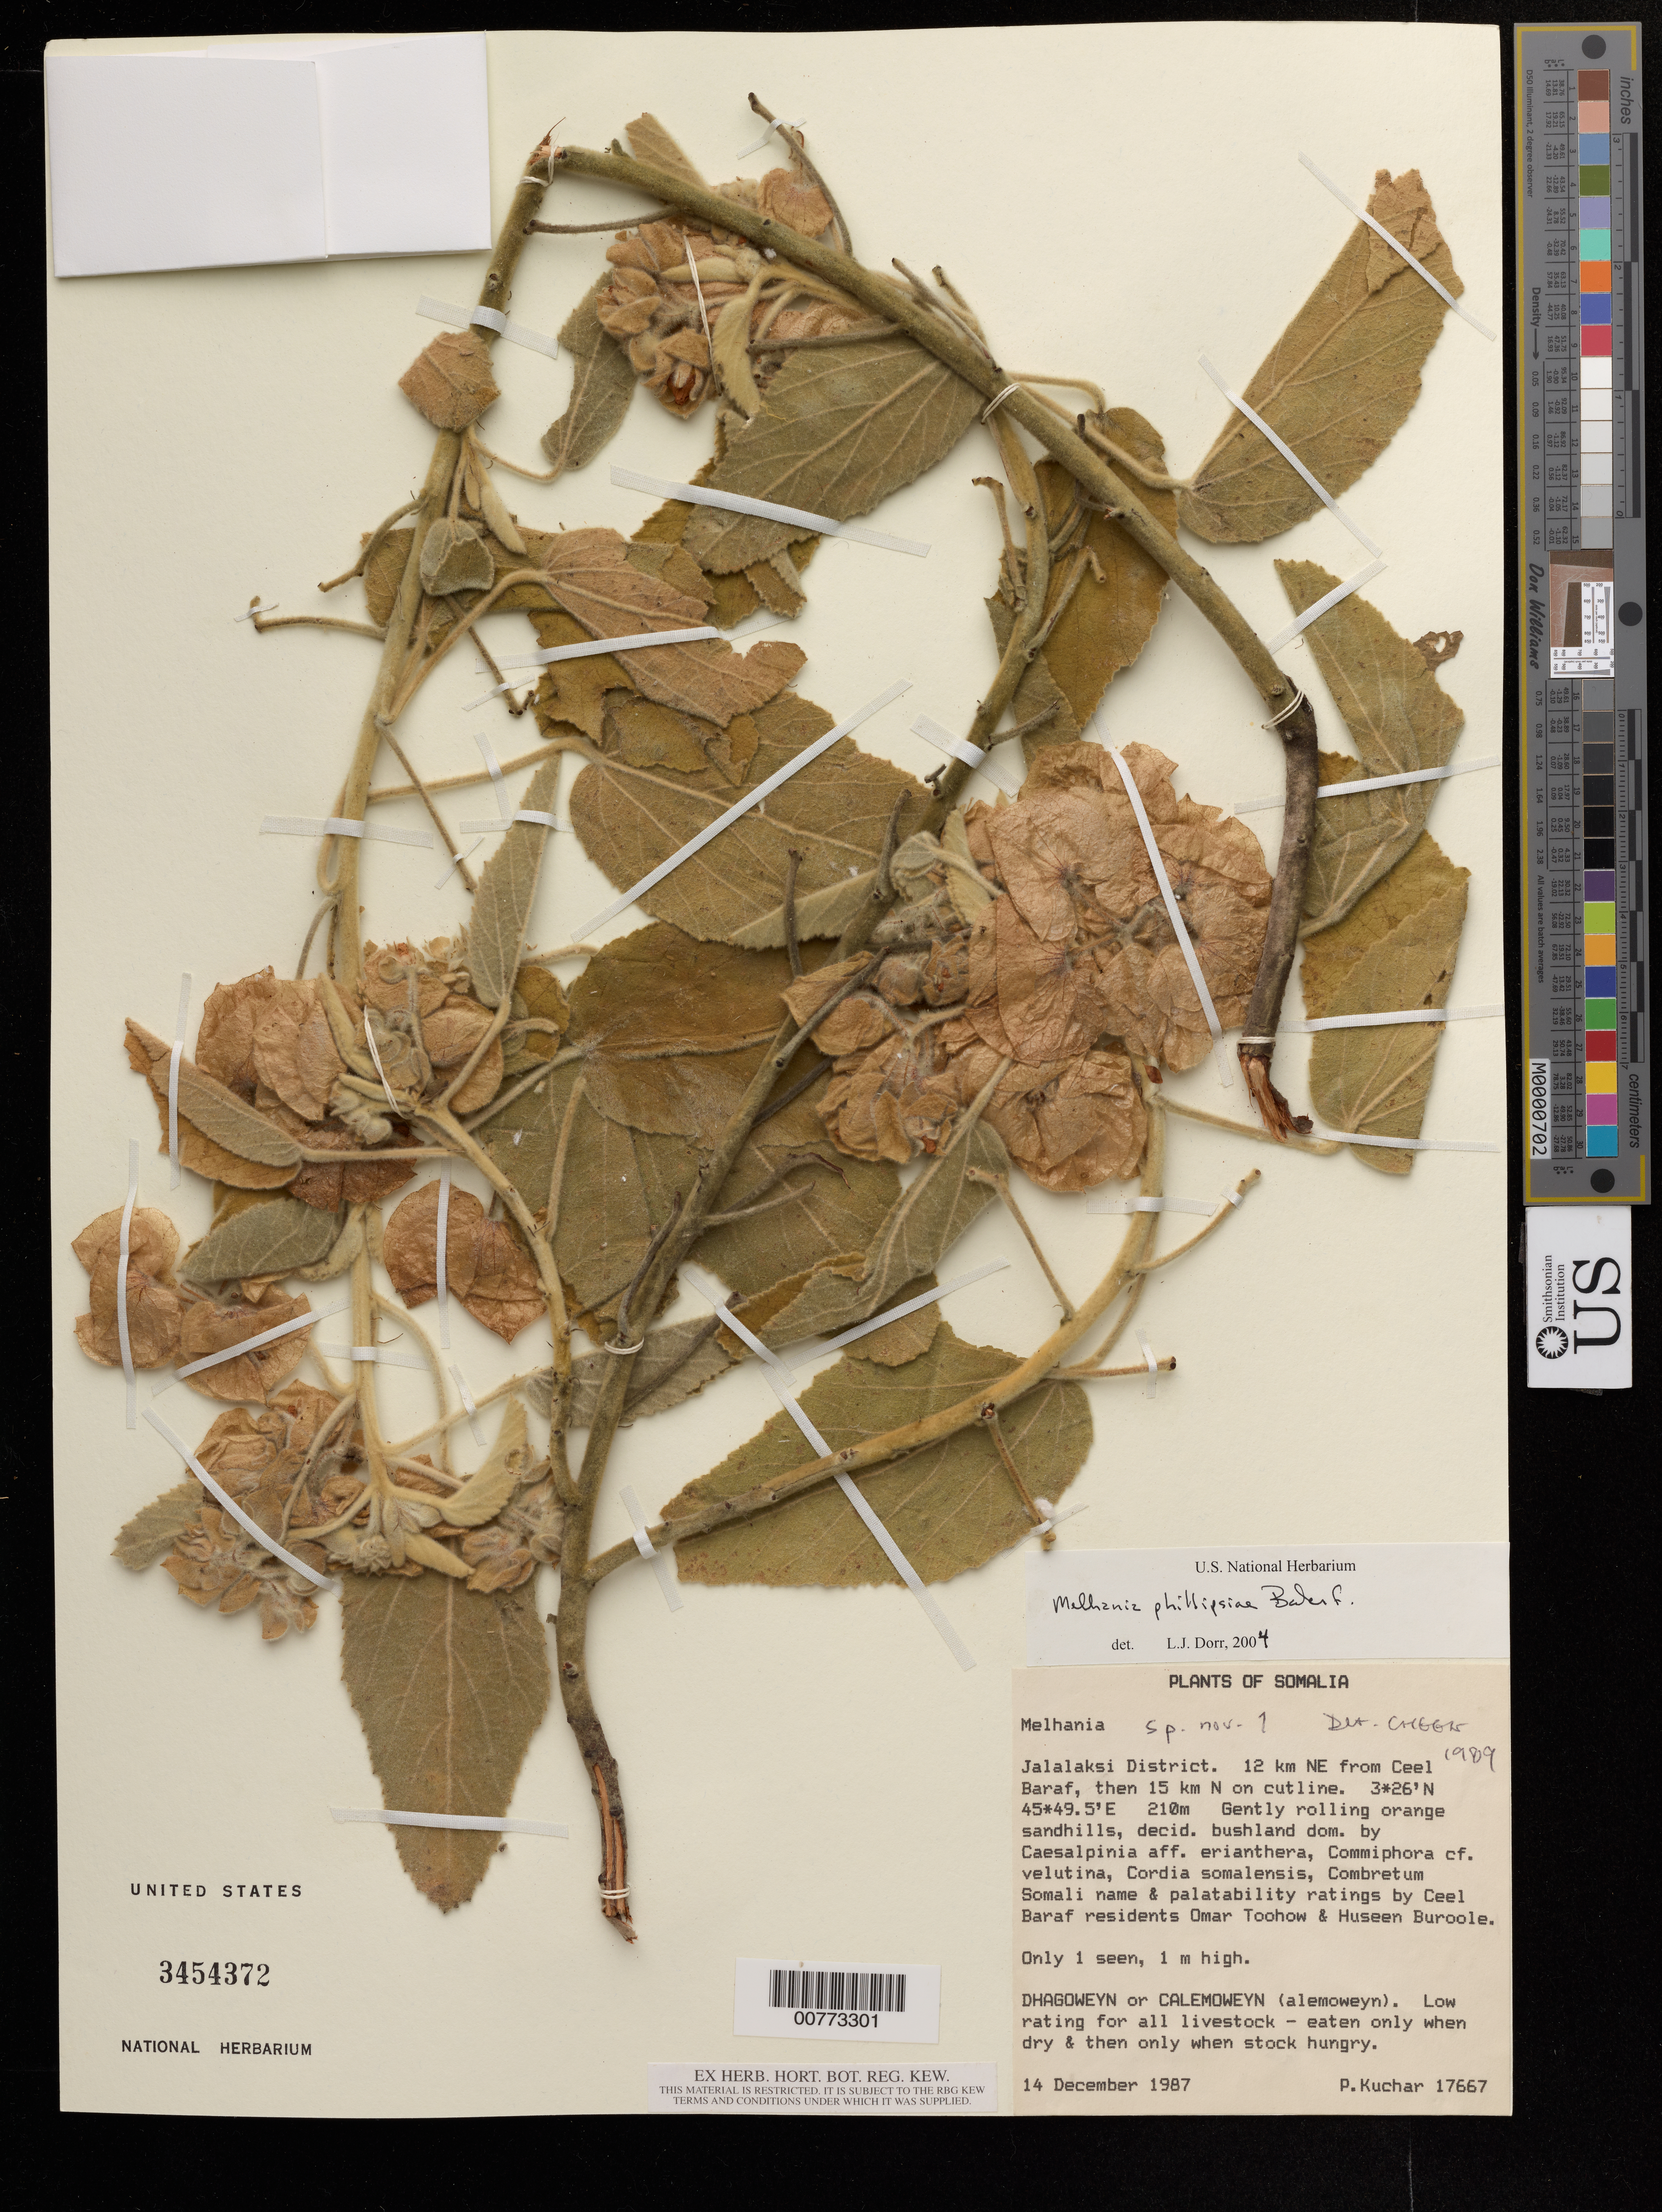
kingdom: Plantae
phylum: Tracheophyta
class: Magnoliopsida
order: Malvales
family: Malvaceae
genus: Melhania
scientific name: Melhania phillipsiae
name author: Baker f.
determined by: Dorr, L. J., (BOT), Smithsonian Institution - National Museum of Natural History (UNITED STATES)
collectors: P. Kuchar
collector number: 17667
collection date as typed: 14 Dec 1987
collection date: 1987-12-14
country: Somalia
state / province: Hiiraan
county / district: Jalalaqsi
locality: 12 km NE from Ceel Baraf, then 15 km N on cutline.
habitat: sandhills and decid. bushland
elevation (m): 210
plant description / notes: Common name: Dhagoweyn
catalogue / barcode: US 3454372